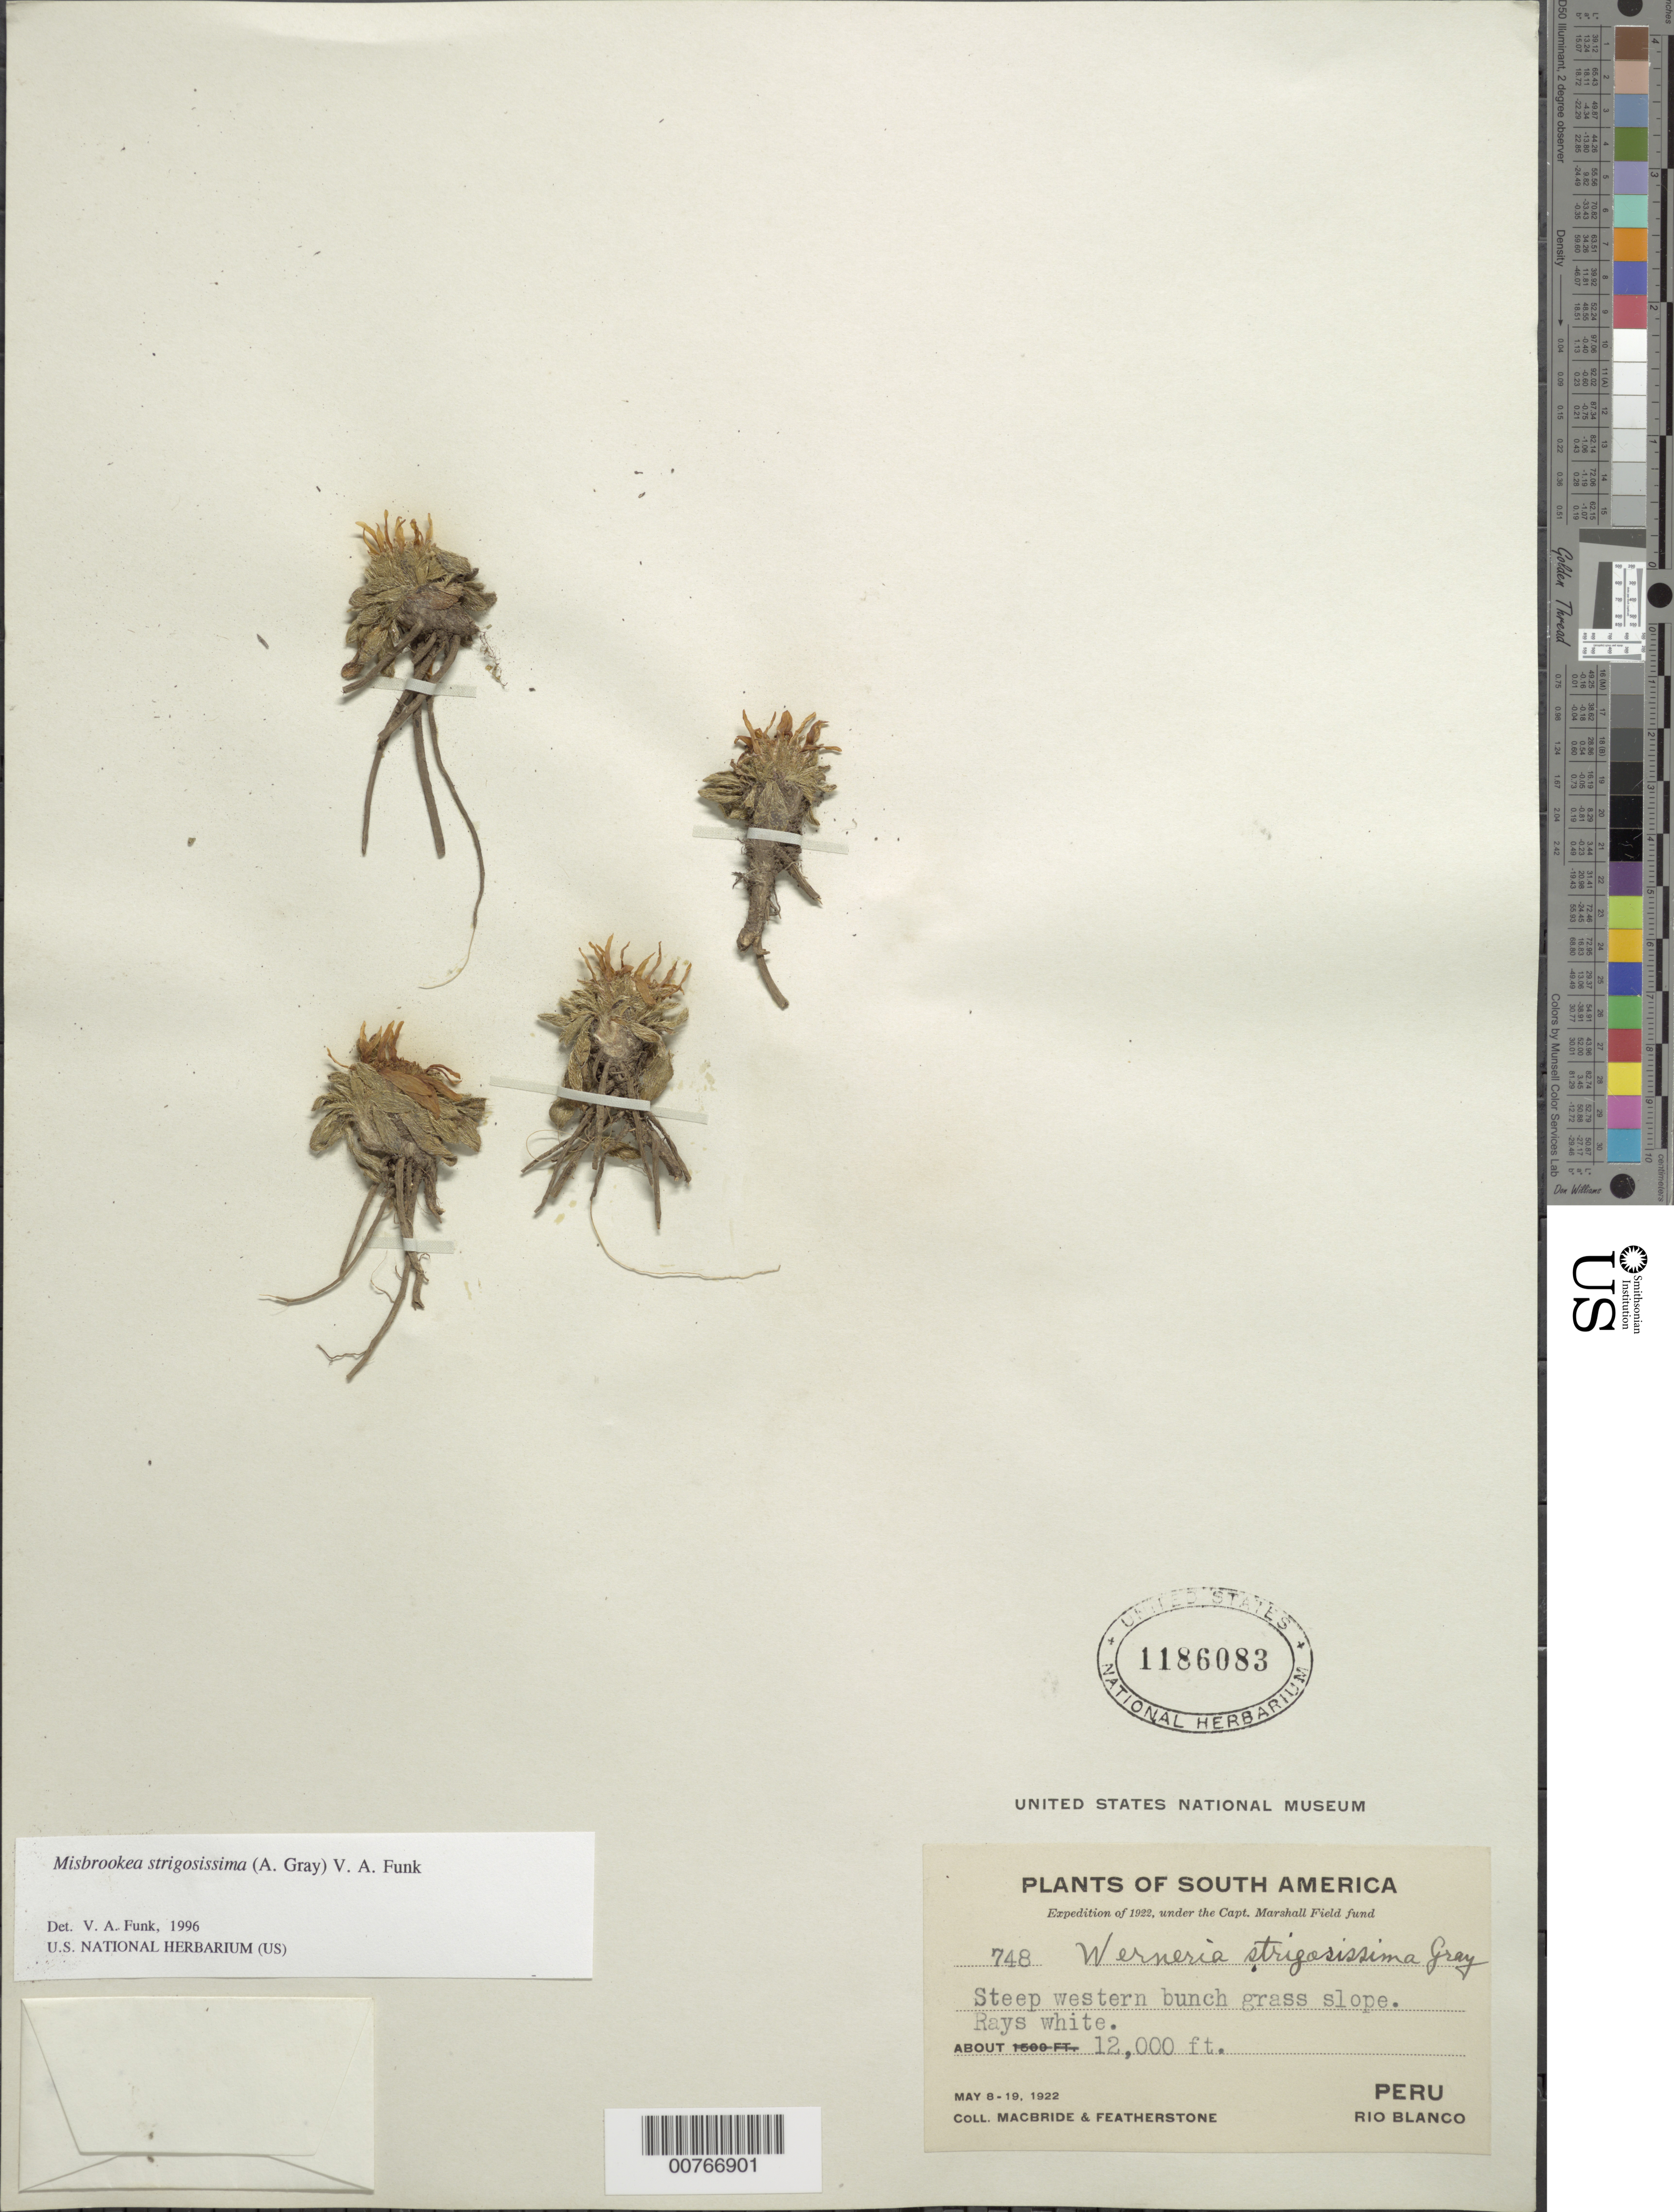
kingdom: Plantae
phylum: Tracheophyta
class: Magnoliopsida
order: Asterales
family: Asteraceae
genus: Misbrookea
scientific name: Misbrookea strigosissima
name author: (A. Gray) V.A. Funk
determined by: Funk, Vicki A., (BOT), Smithsonian Institution - National Museum of Natural History (UNITED STATES)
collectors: J. F. Macbride & W. Featherstone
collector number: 748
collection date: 1922-05-12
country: Peru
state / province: Junín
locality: Río Blanco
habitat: Steep western bunch grass slope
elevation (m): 4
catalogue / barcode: US 1186083